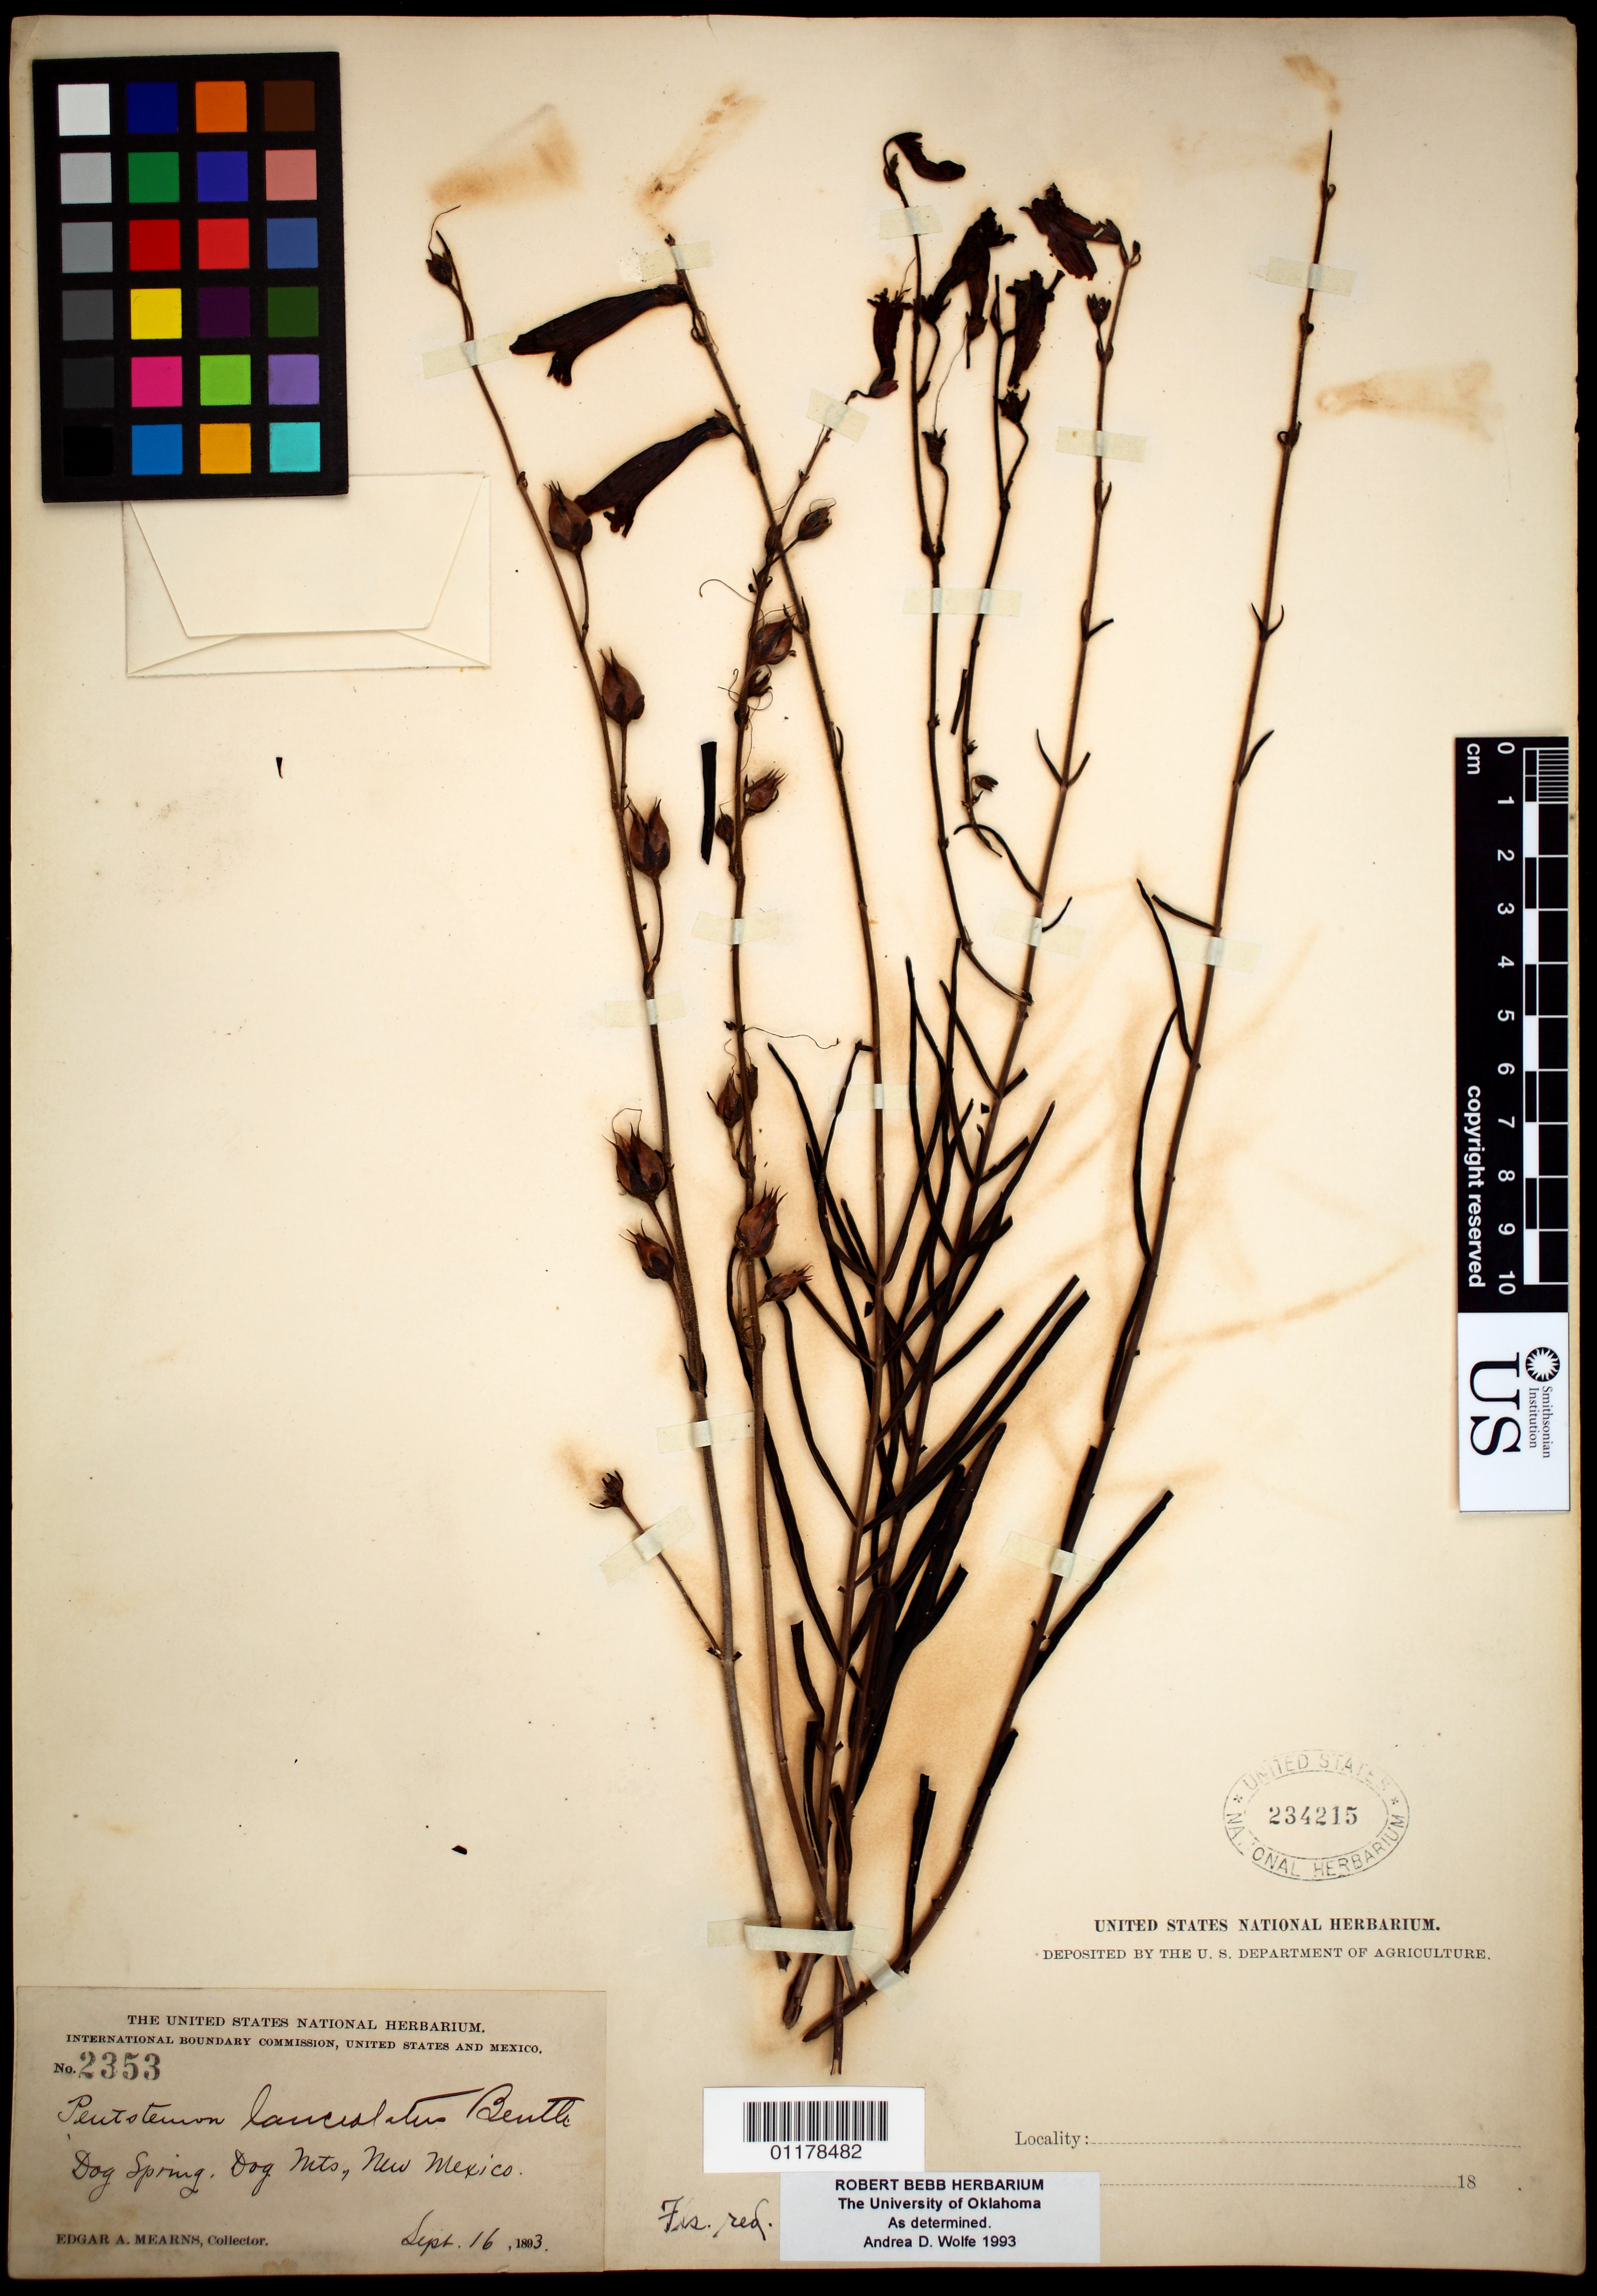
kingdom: Plantae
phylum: Tracheophyta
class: Magnoliopsida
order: Lamiales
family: Plantaginaceae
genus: Penstemon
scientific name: Penstemon lanceolatus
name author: Benth.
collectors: E. A. Mearns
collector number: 2353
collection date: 1893-09-16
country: United States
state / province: New Mexico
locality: Dog Springs, Dog Mts.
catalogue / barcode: US 234215